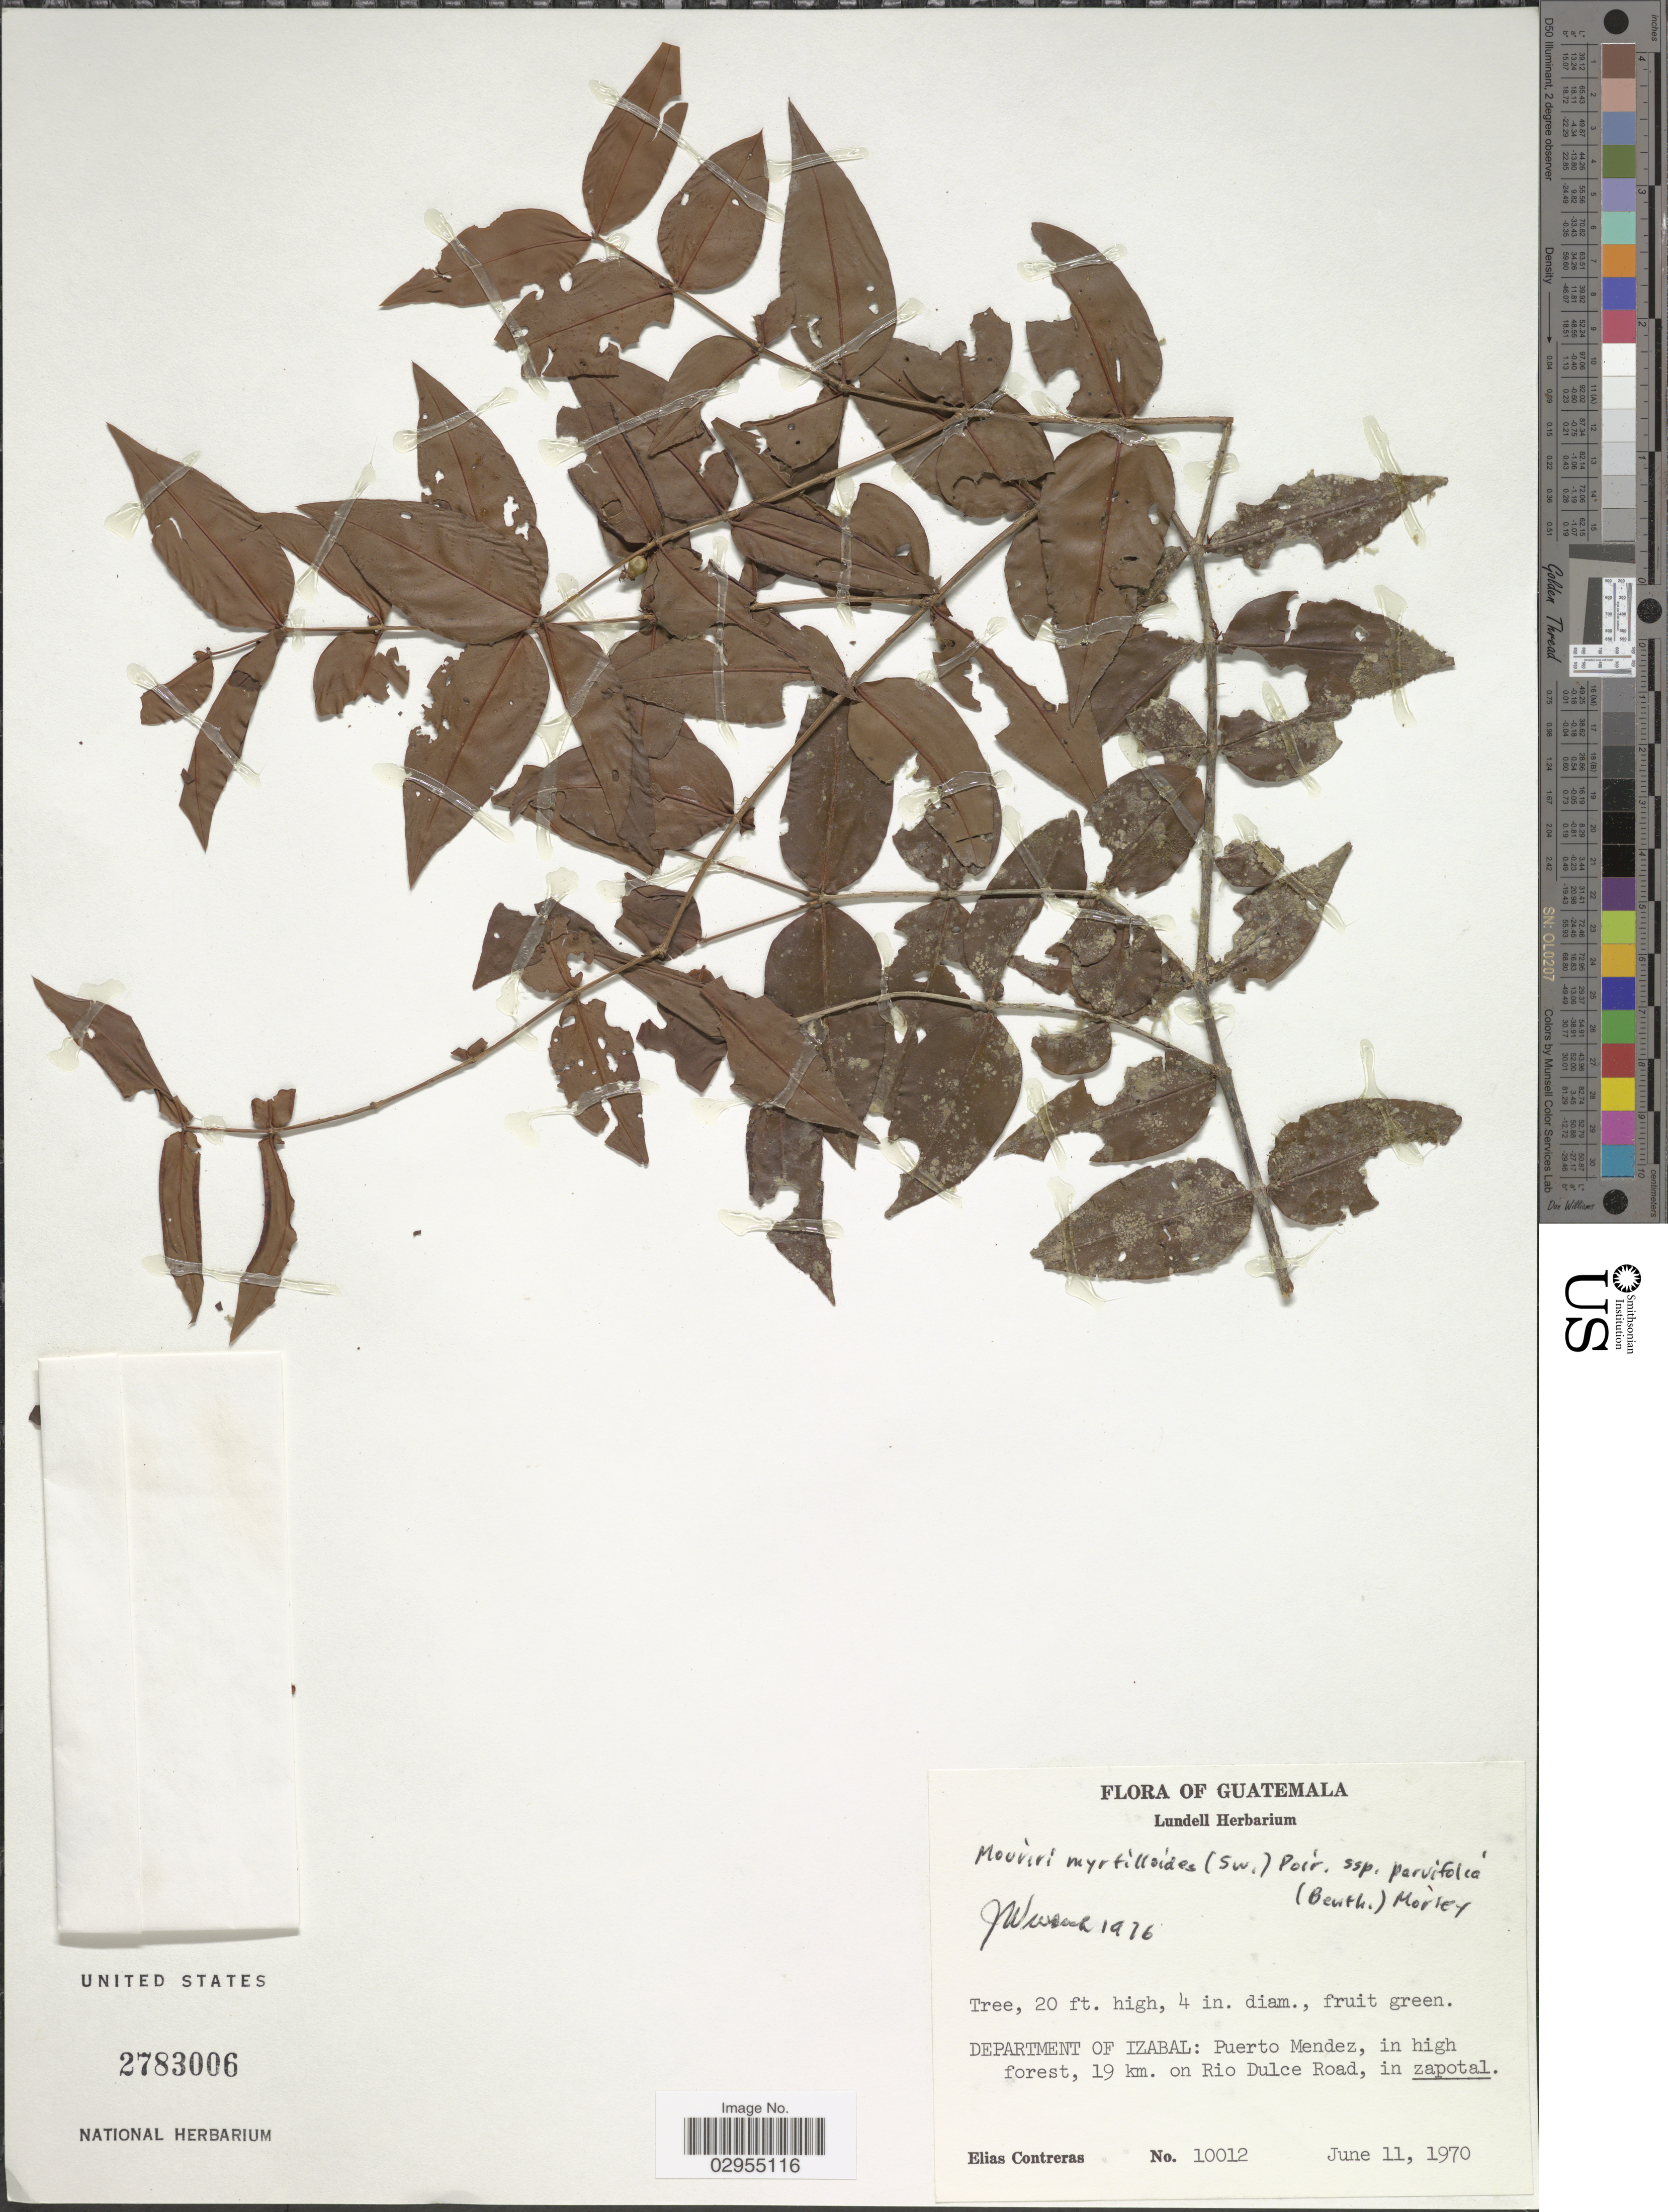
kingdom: Plantae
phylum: Tracheophyta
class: Magnoliopsida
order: Myrtales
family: Melastomataceae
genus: Mouriri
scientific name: Mouriri parvifolia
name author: Benth.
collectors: E. Contreras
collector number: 10012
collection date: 1970-06-11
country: Guatemala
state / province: Izabal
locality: Department of Izabal: Puerto Mendez, in high forest, 19 km. on Rio Dulce Road, in zapotal.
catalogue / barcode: US 2783006